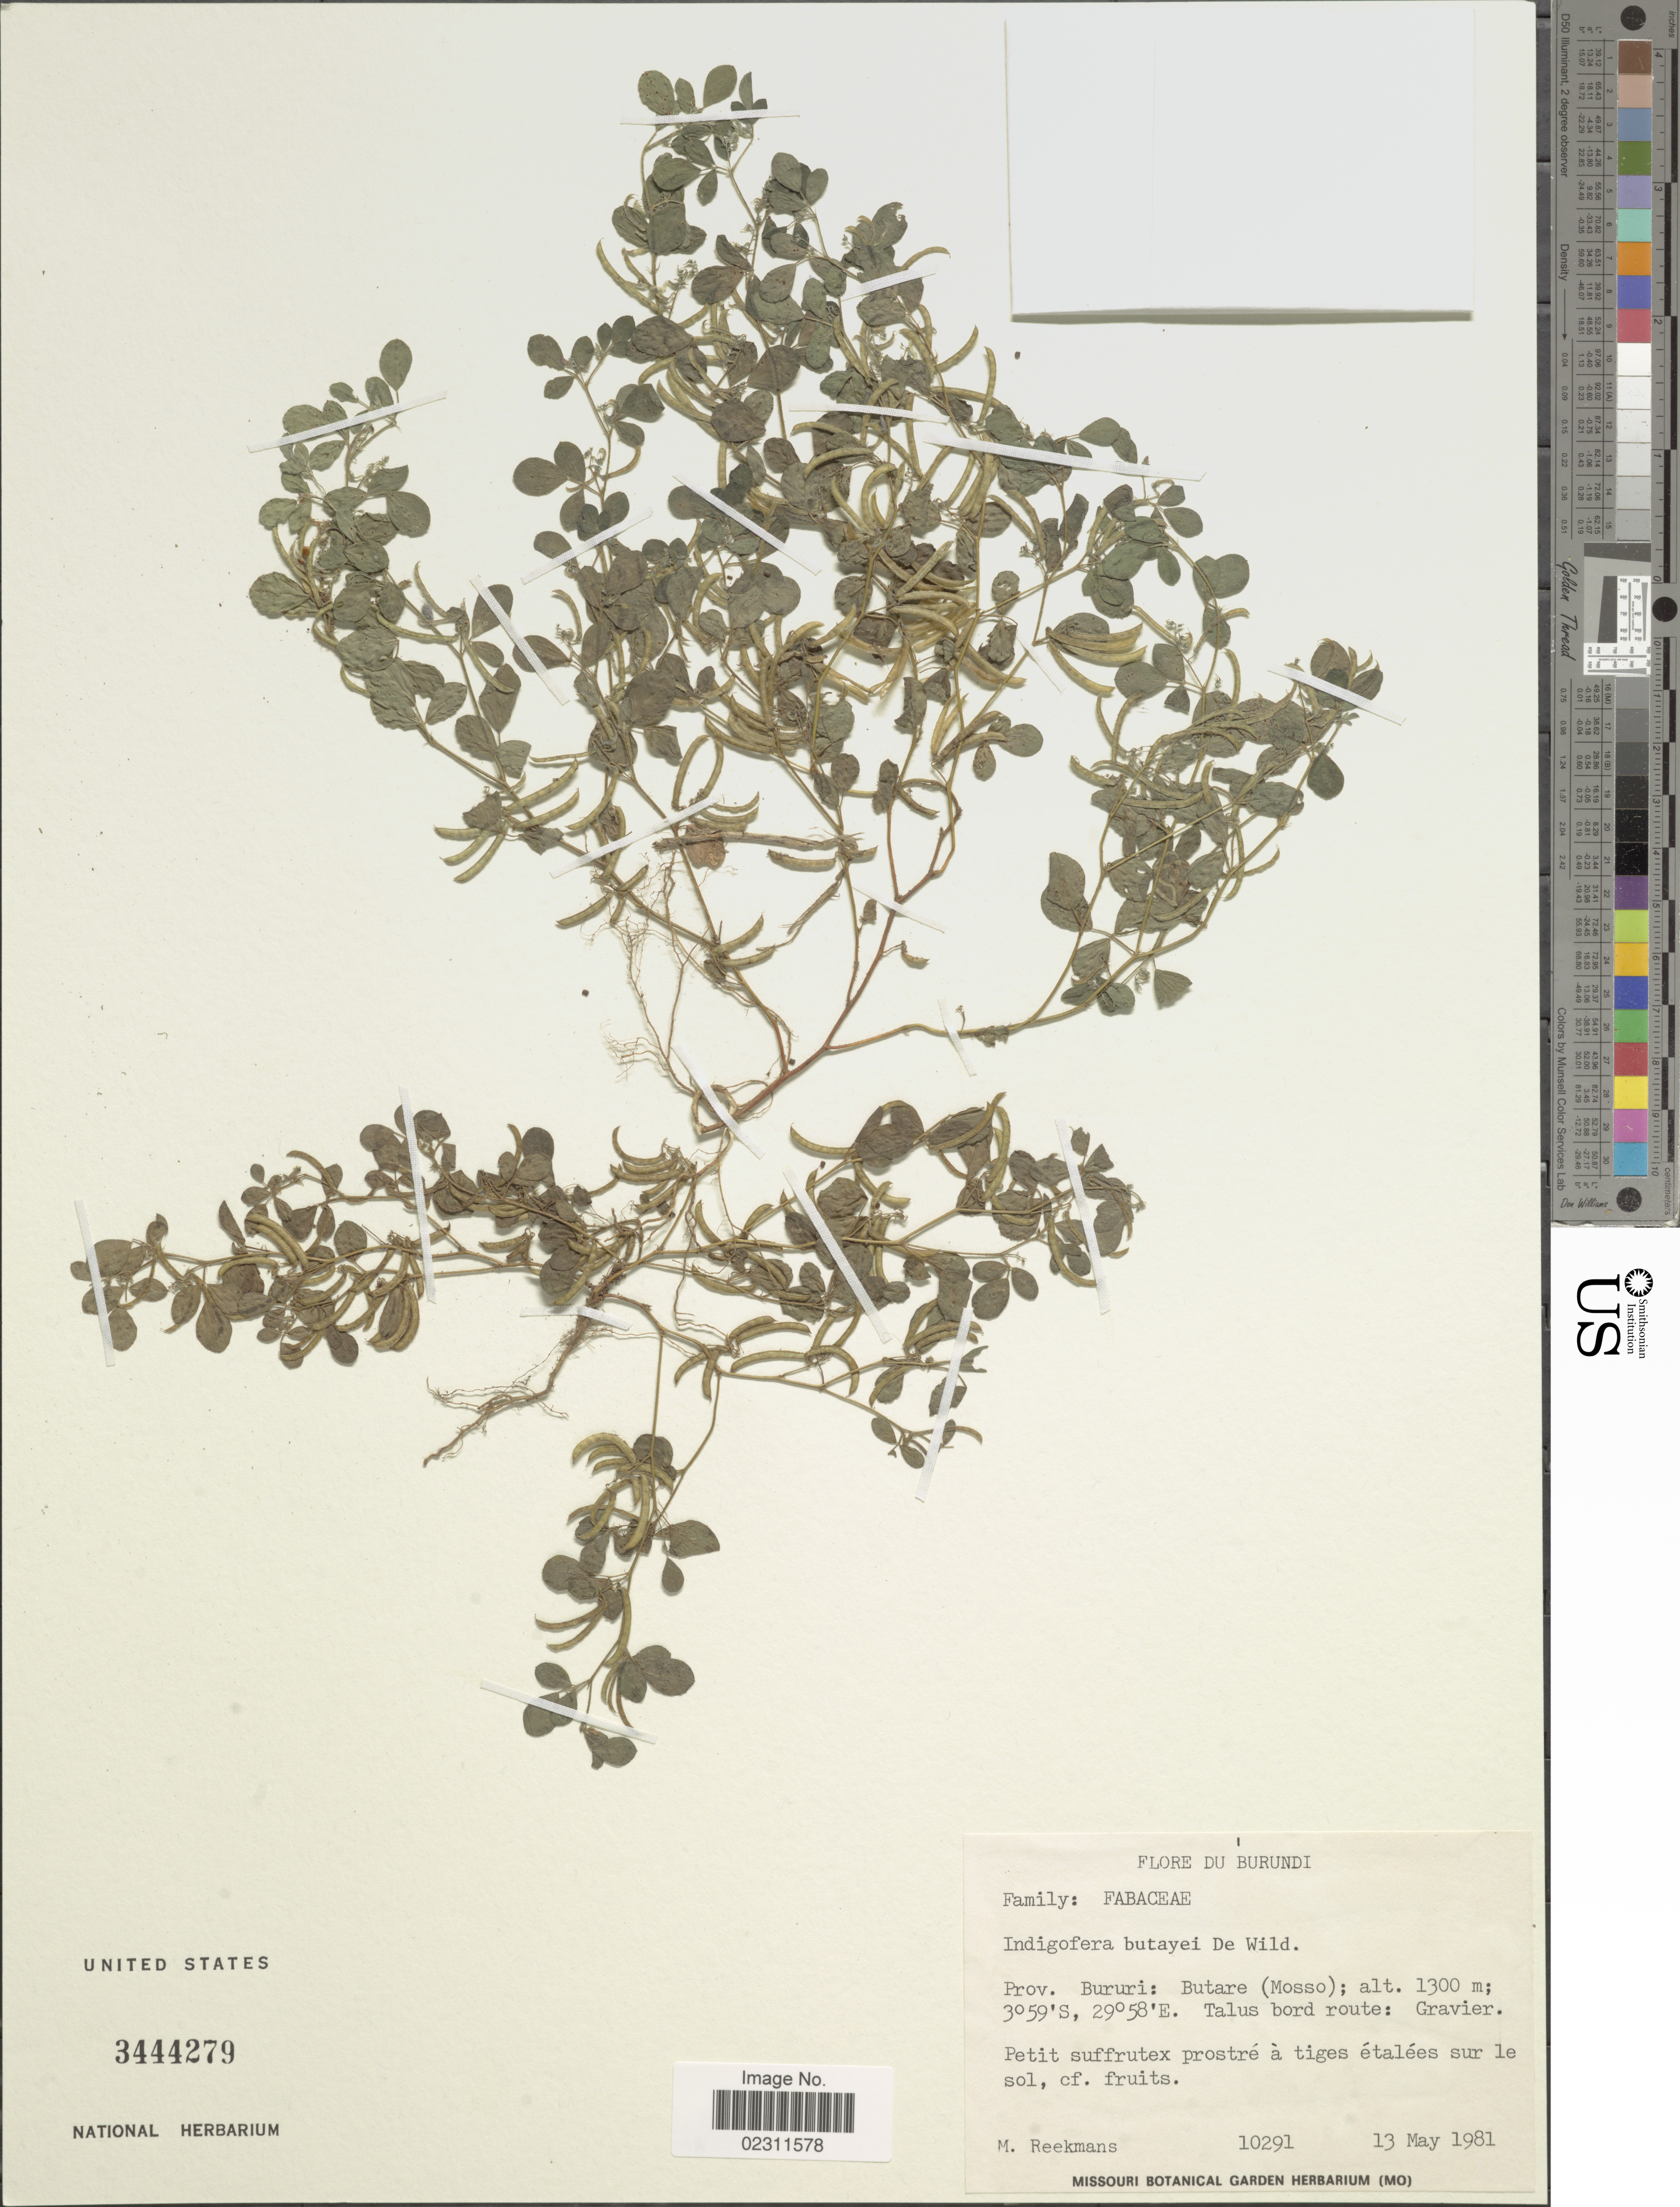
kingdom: Plantae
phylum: Tracheophyta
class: Magnoliopsida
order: Fabales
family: Fabaceae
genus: Indigofera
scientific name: Indigofera butayei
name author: De Wild.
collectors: M. Reekmans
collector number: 10291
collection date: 1981-05-13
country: Burundi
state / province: Bururi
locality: Butare (Mosso), Talus bord route, Gravier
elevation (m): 1300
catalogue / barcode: US 3444279